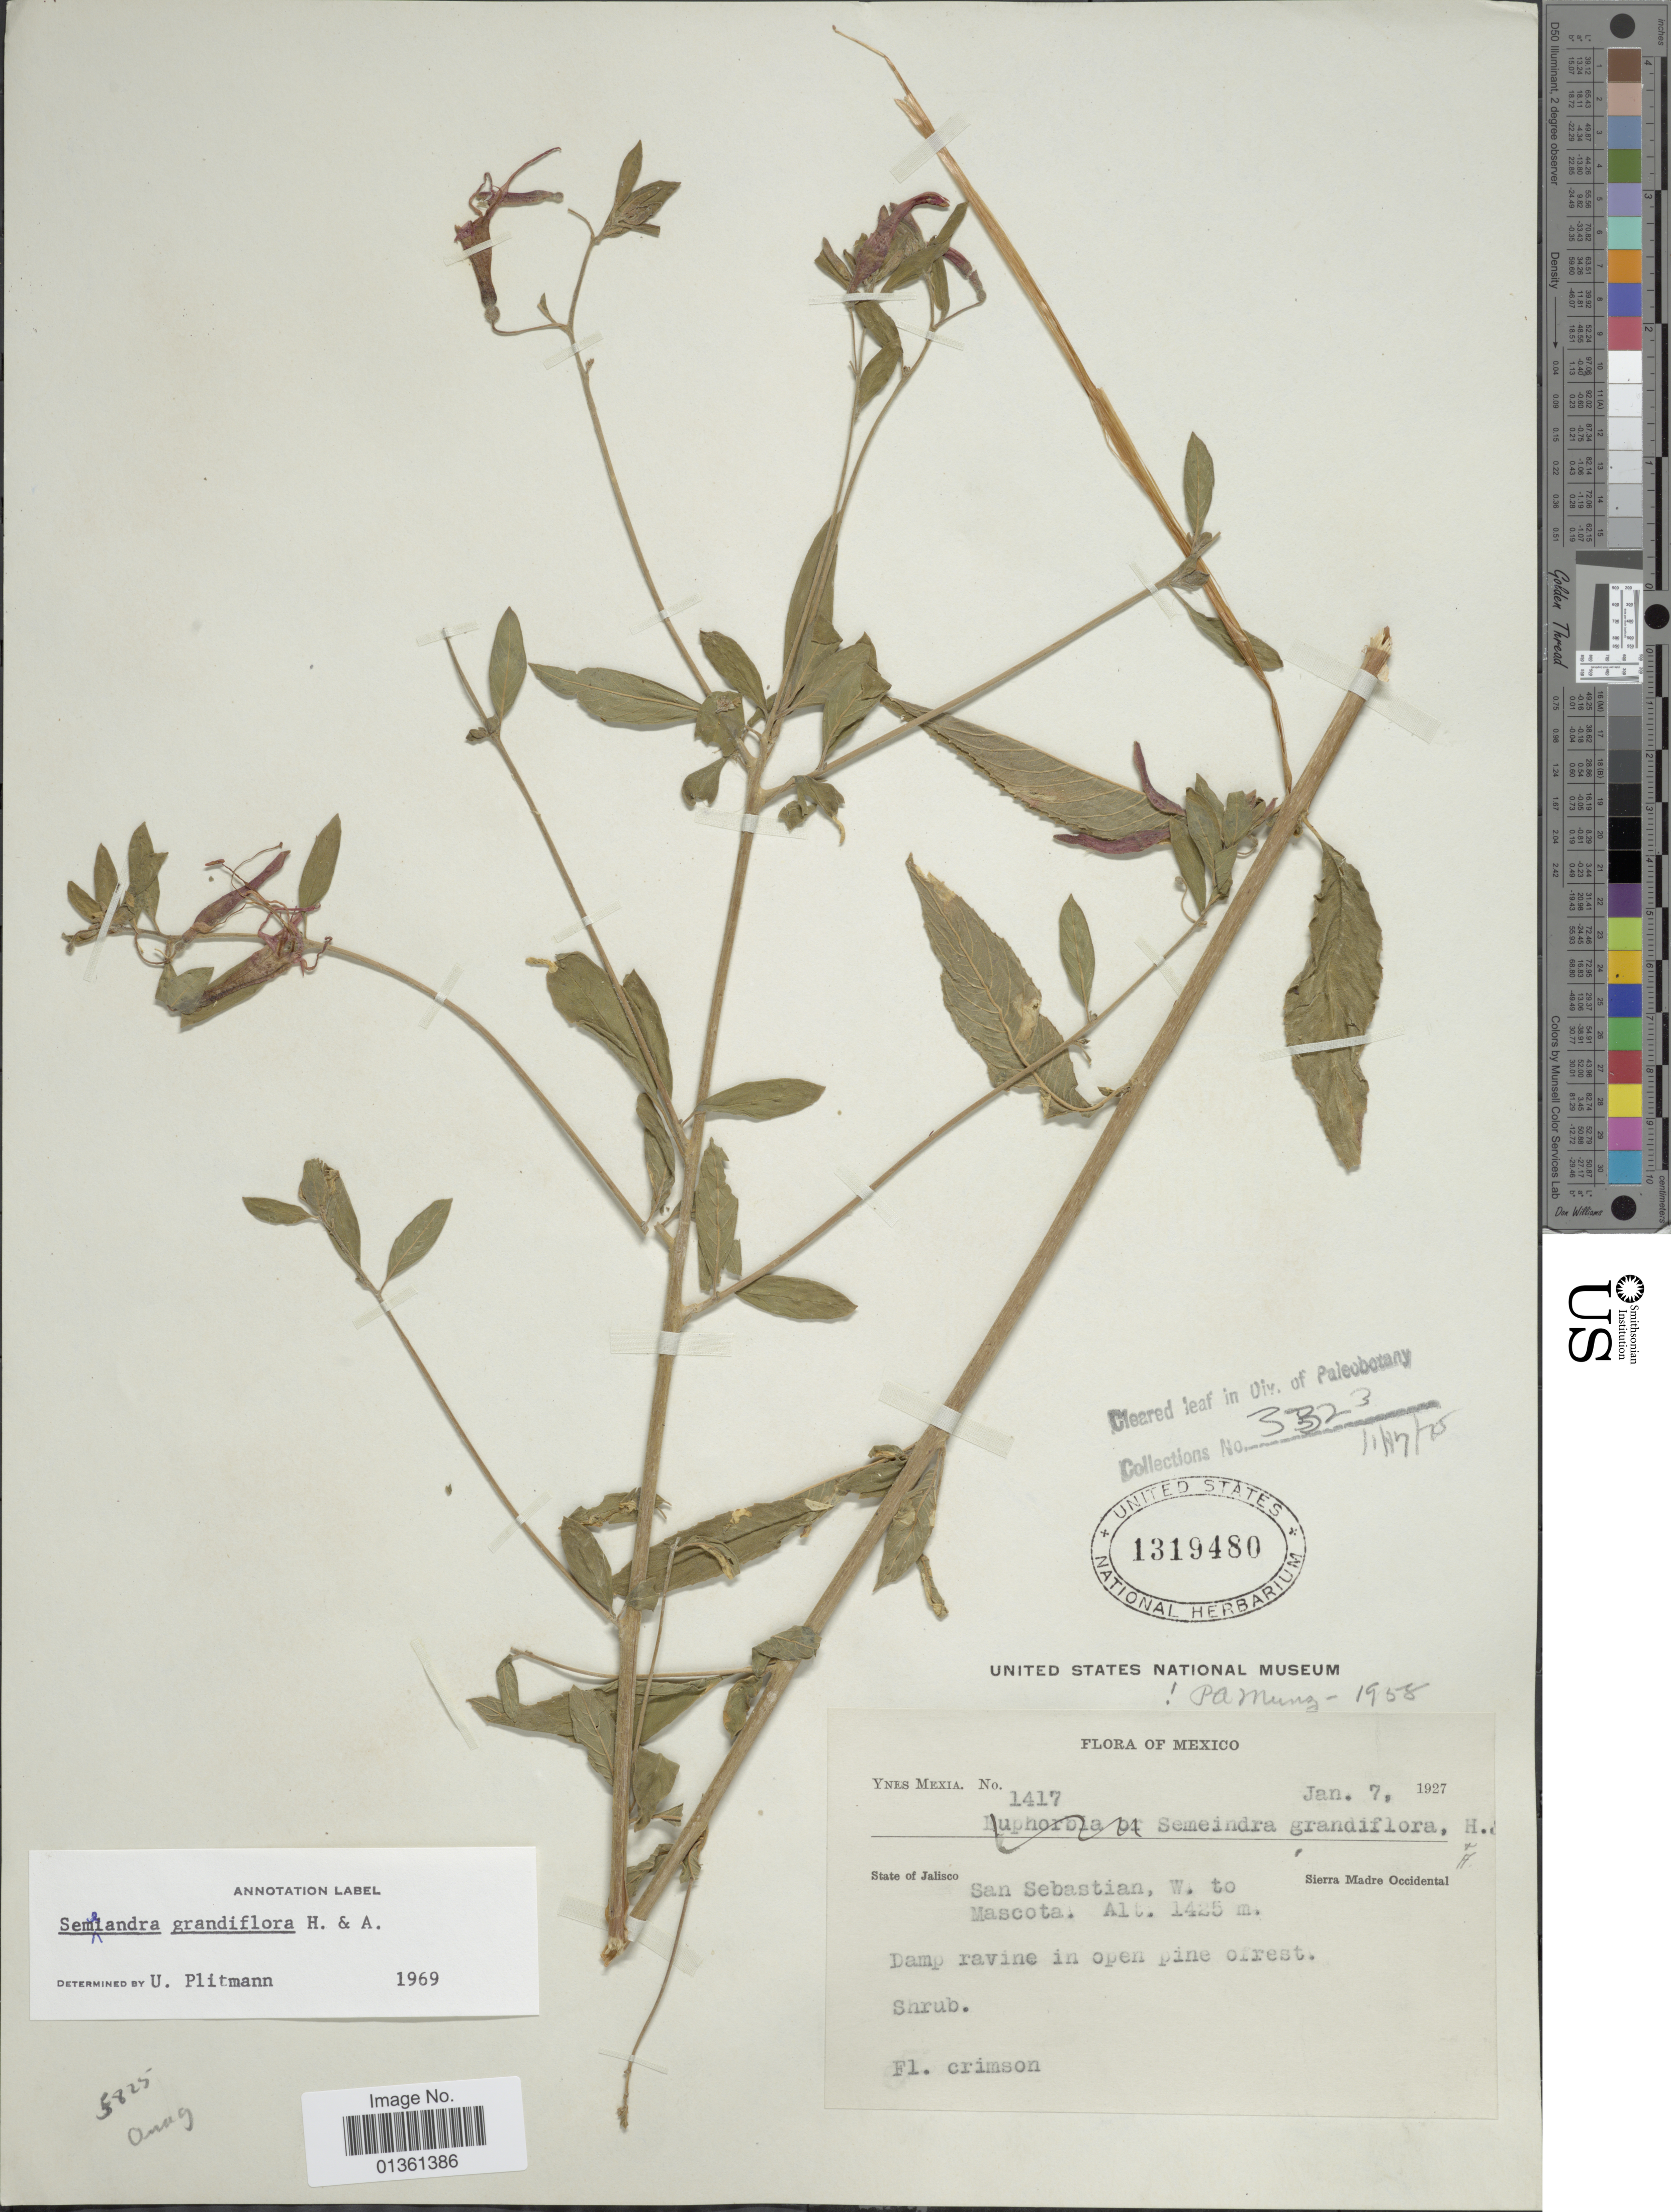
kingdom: Plantae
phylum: Tracheophyta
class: Magnoliopsida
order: Myrtales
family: Onagraceae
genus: Lopezia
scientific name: Lopezia semeiandra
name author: Plitmann et al.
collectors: Y. Mexia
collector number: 1417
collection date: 1927-01-07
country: Mexico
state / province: Jalisco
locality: San Sebastian, W. to Mascota. Sierra Madre Occidental.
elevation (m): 1425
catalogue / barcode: US 1319480